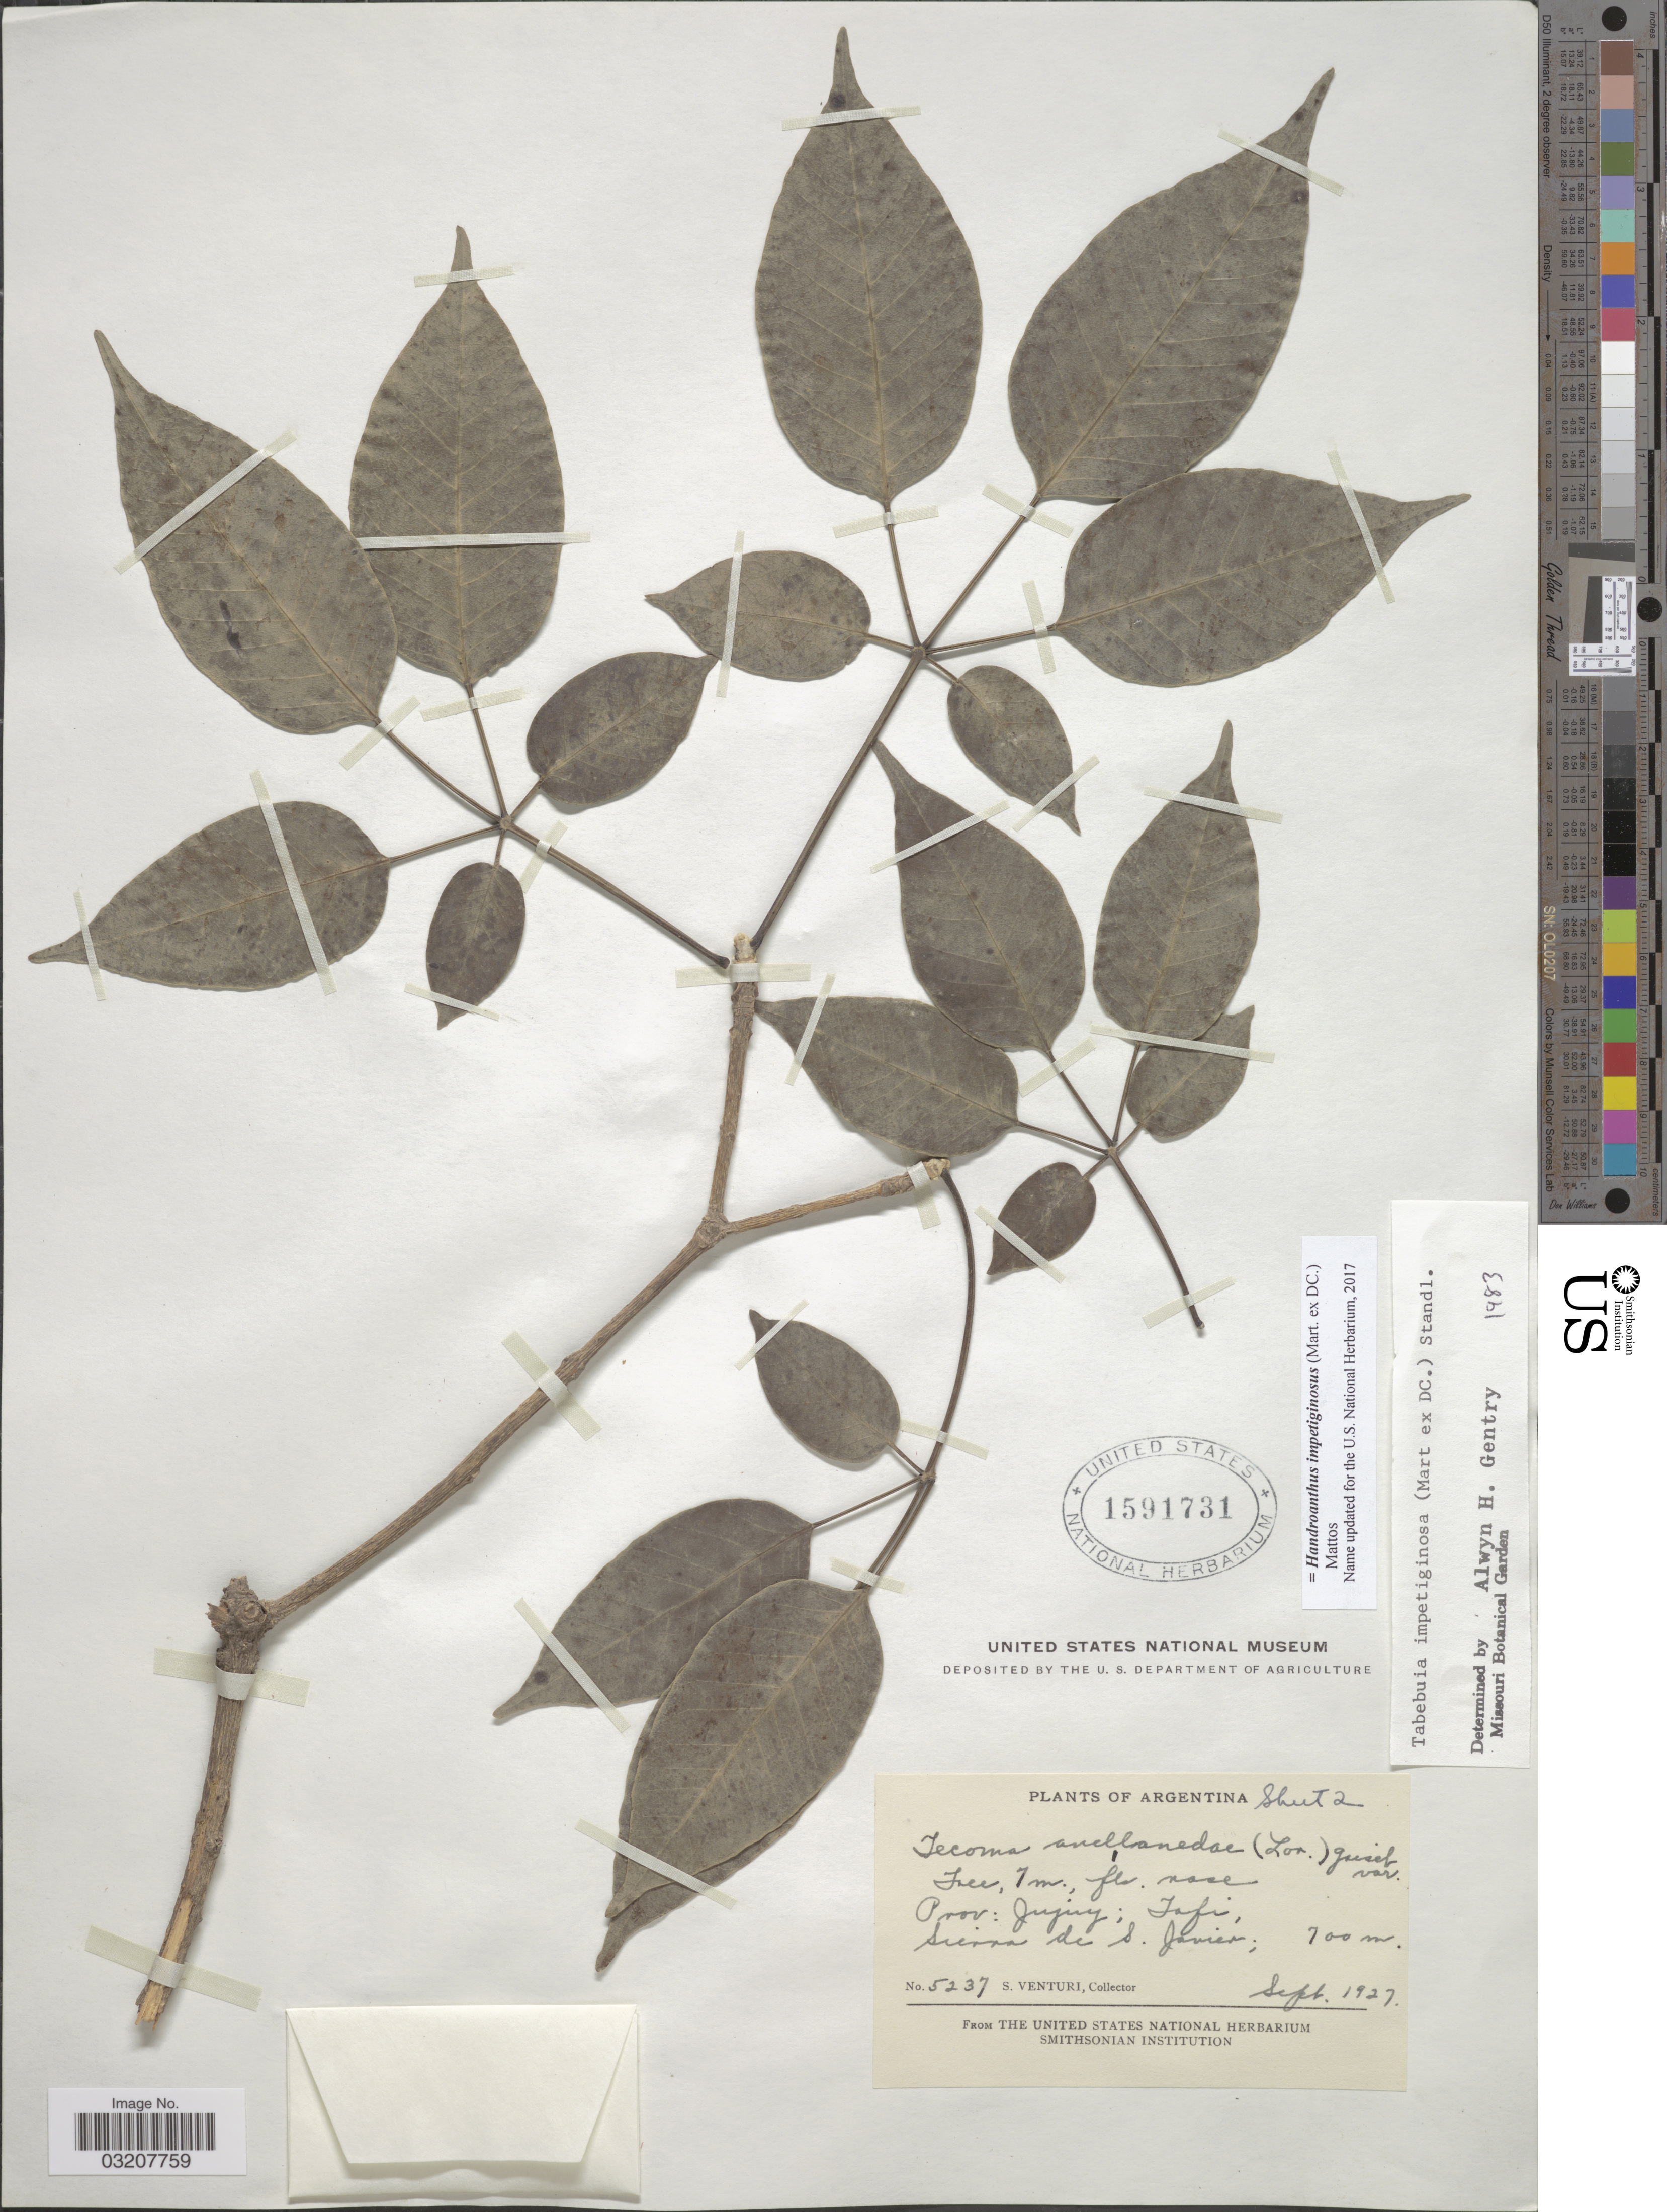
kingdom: Plantae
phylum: Tracheophyta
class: Magnoliopsida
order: Lamiales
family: Bignoniaceae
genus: Handroanthus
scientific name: Handroanthus impetiginosus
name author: (Mart. ex DC.) Mattos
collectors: S. Venturi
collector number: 5237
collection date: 1927-09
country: Argentina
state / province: Jujuy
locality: Tafi, Sierra de S. Javier.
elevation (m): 700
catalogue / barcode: US 1591731